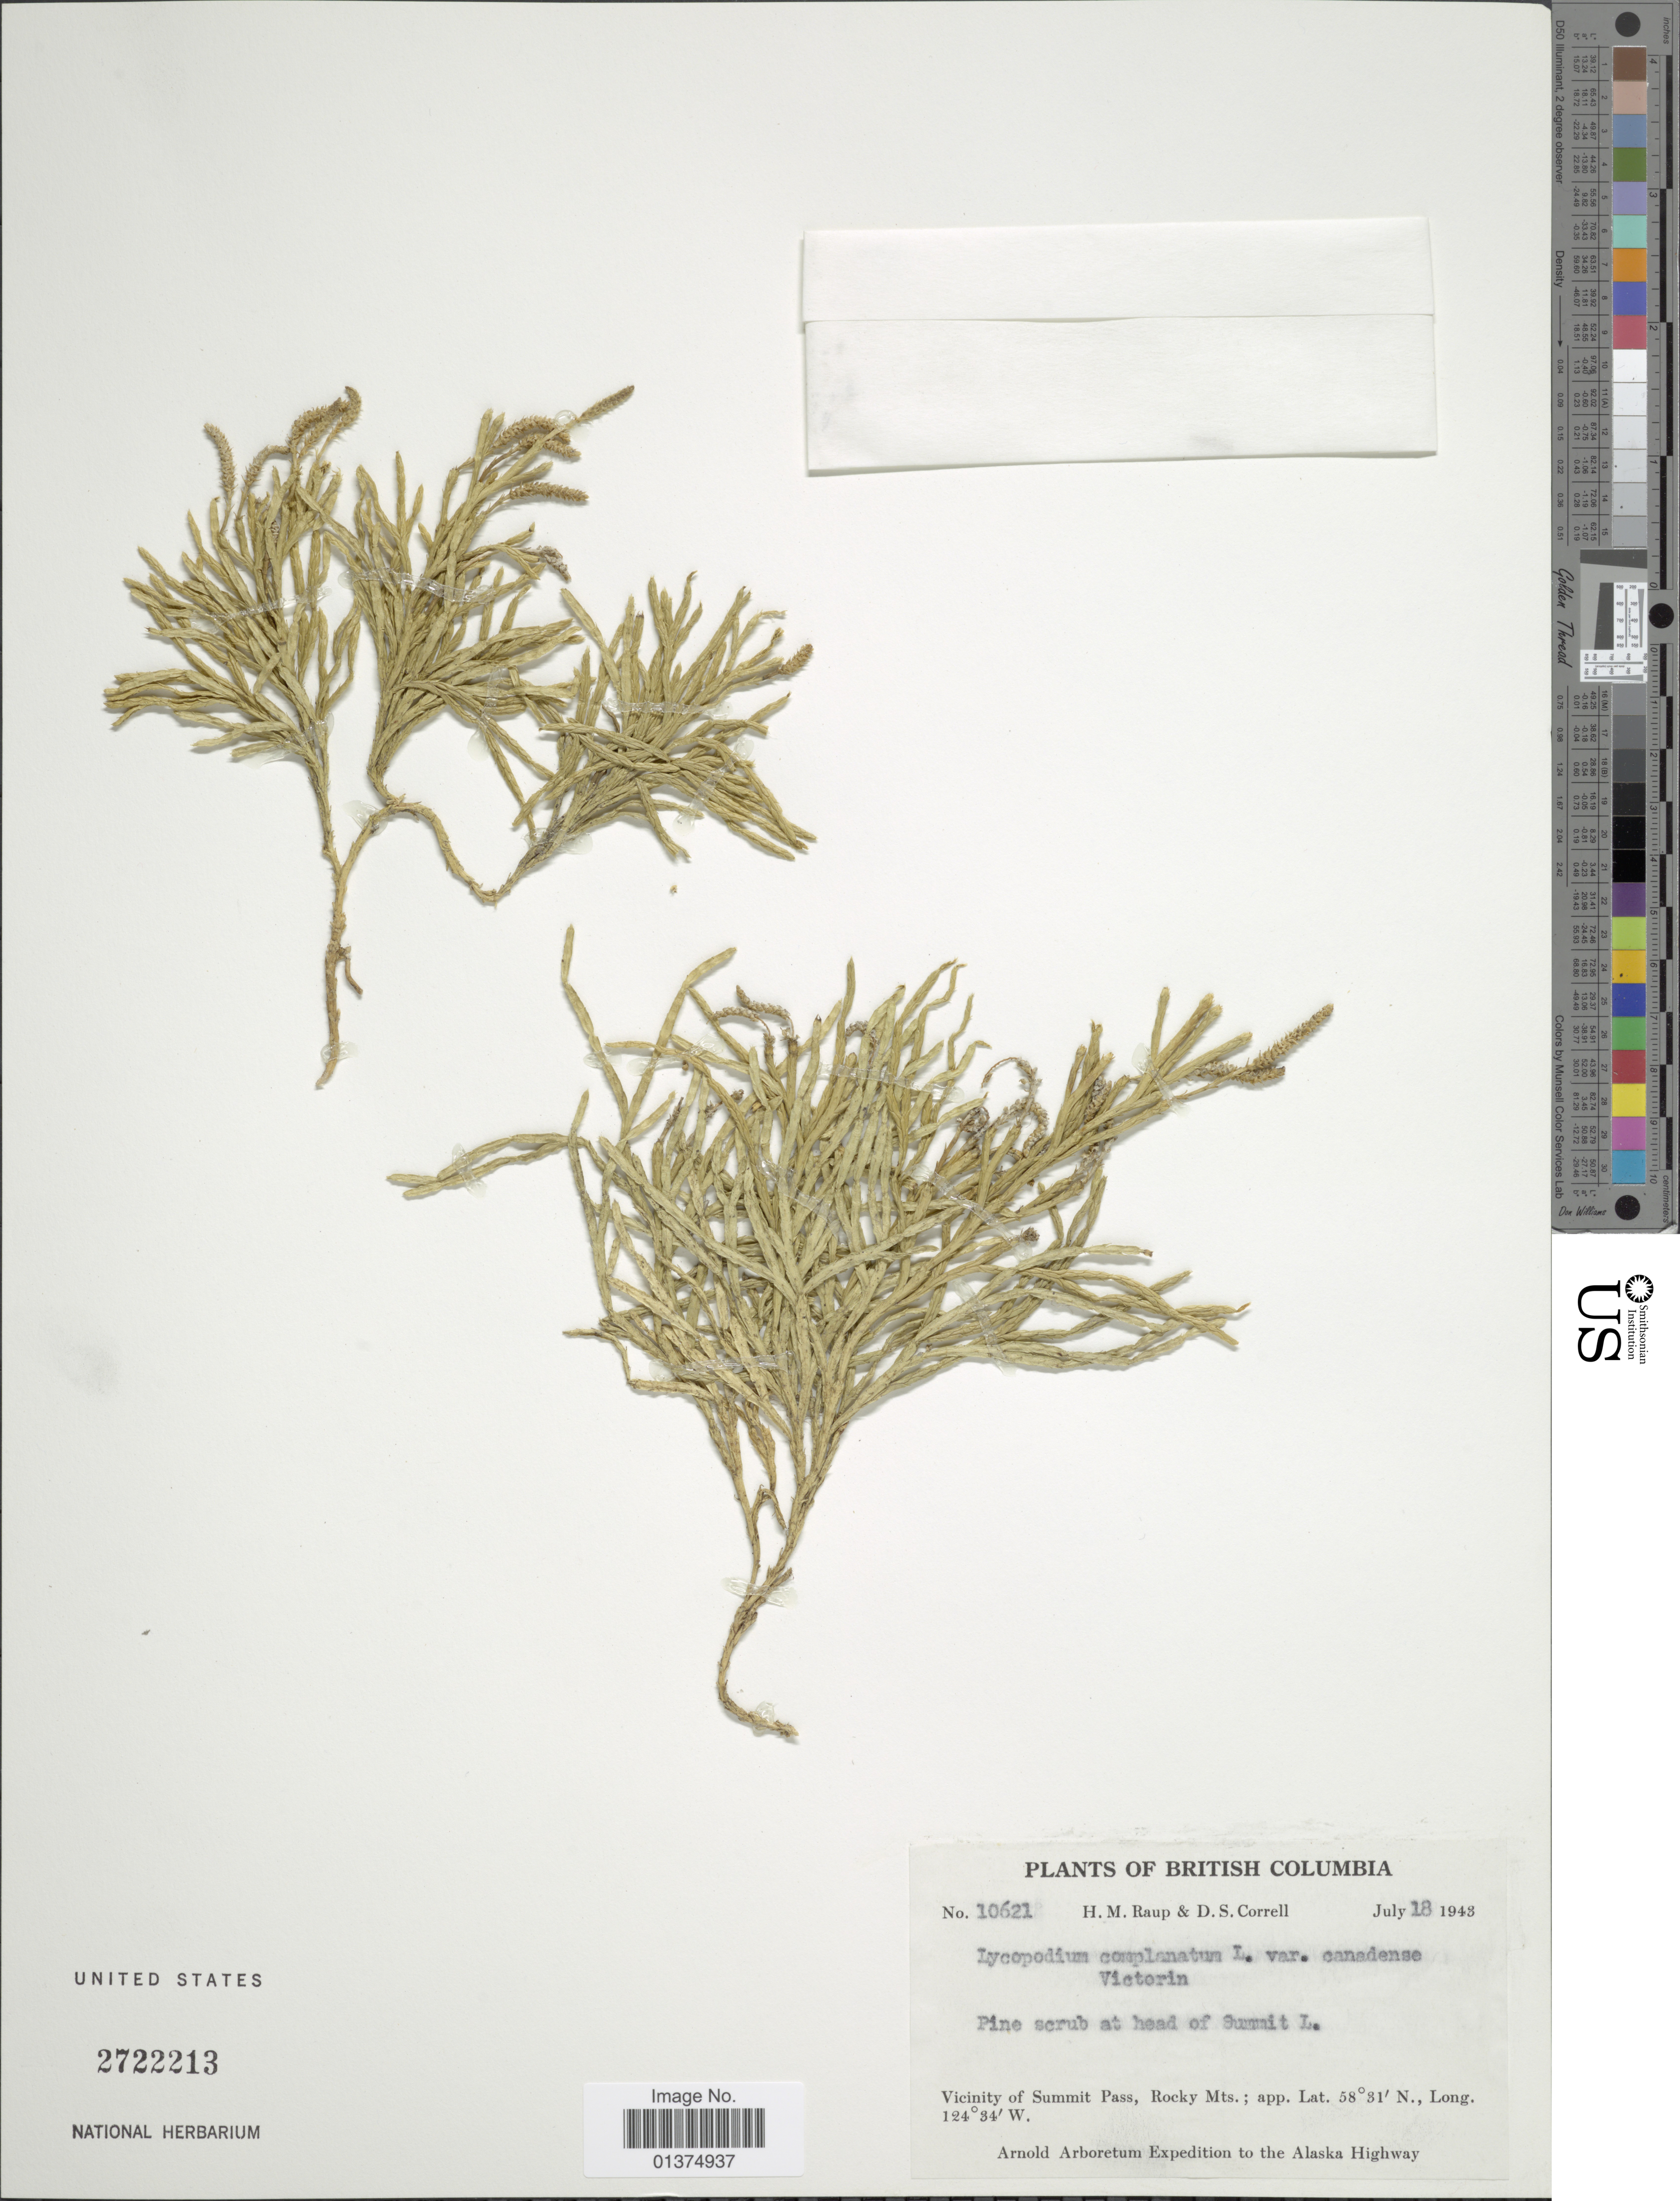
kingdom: Plantae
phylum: Tracheophyta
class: Lycopodiopsida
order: Lycopodiales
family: Lycopodiaceae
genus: Diphasiastrum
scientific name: Diphasiastrum complanatum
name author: (L.) Holub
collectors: H. Raup & D. S. Correll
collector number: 10621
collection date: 1943-07-18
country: Canada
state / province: British Columbia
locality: Vicinity of Summit Pass, Rocky Mts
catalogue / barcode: US 2722213